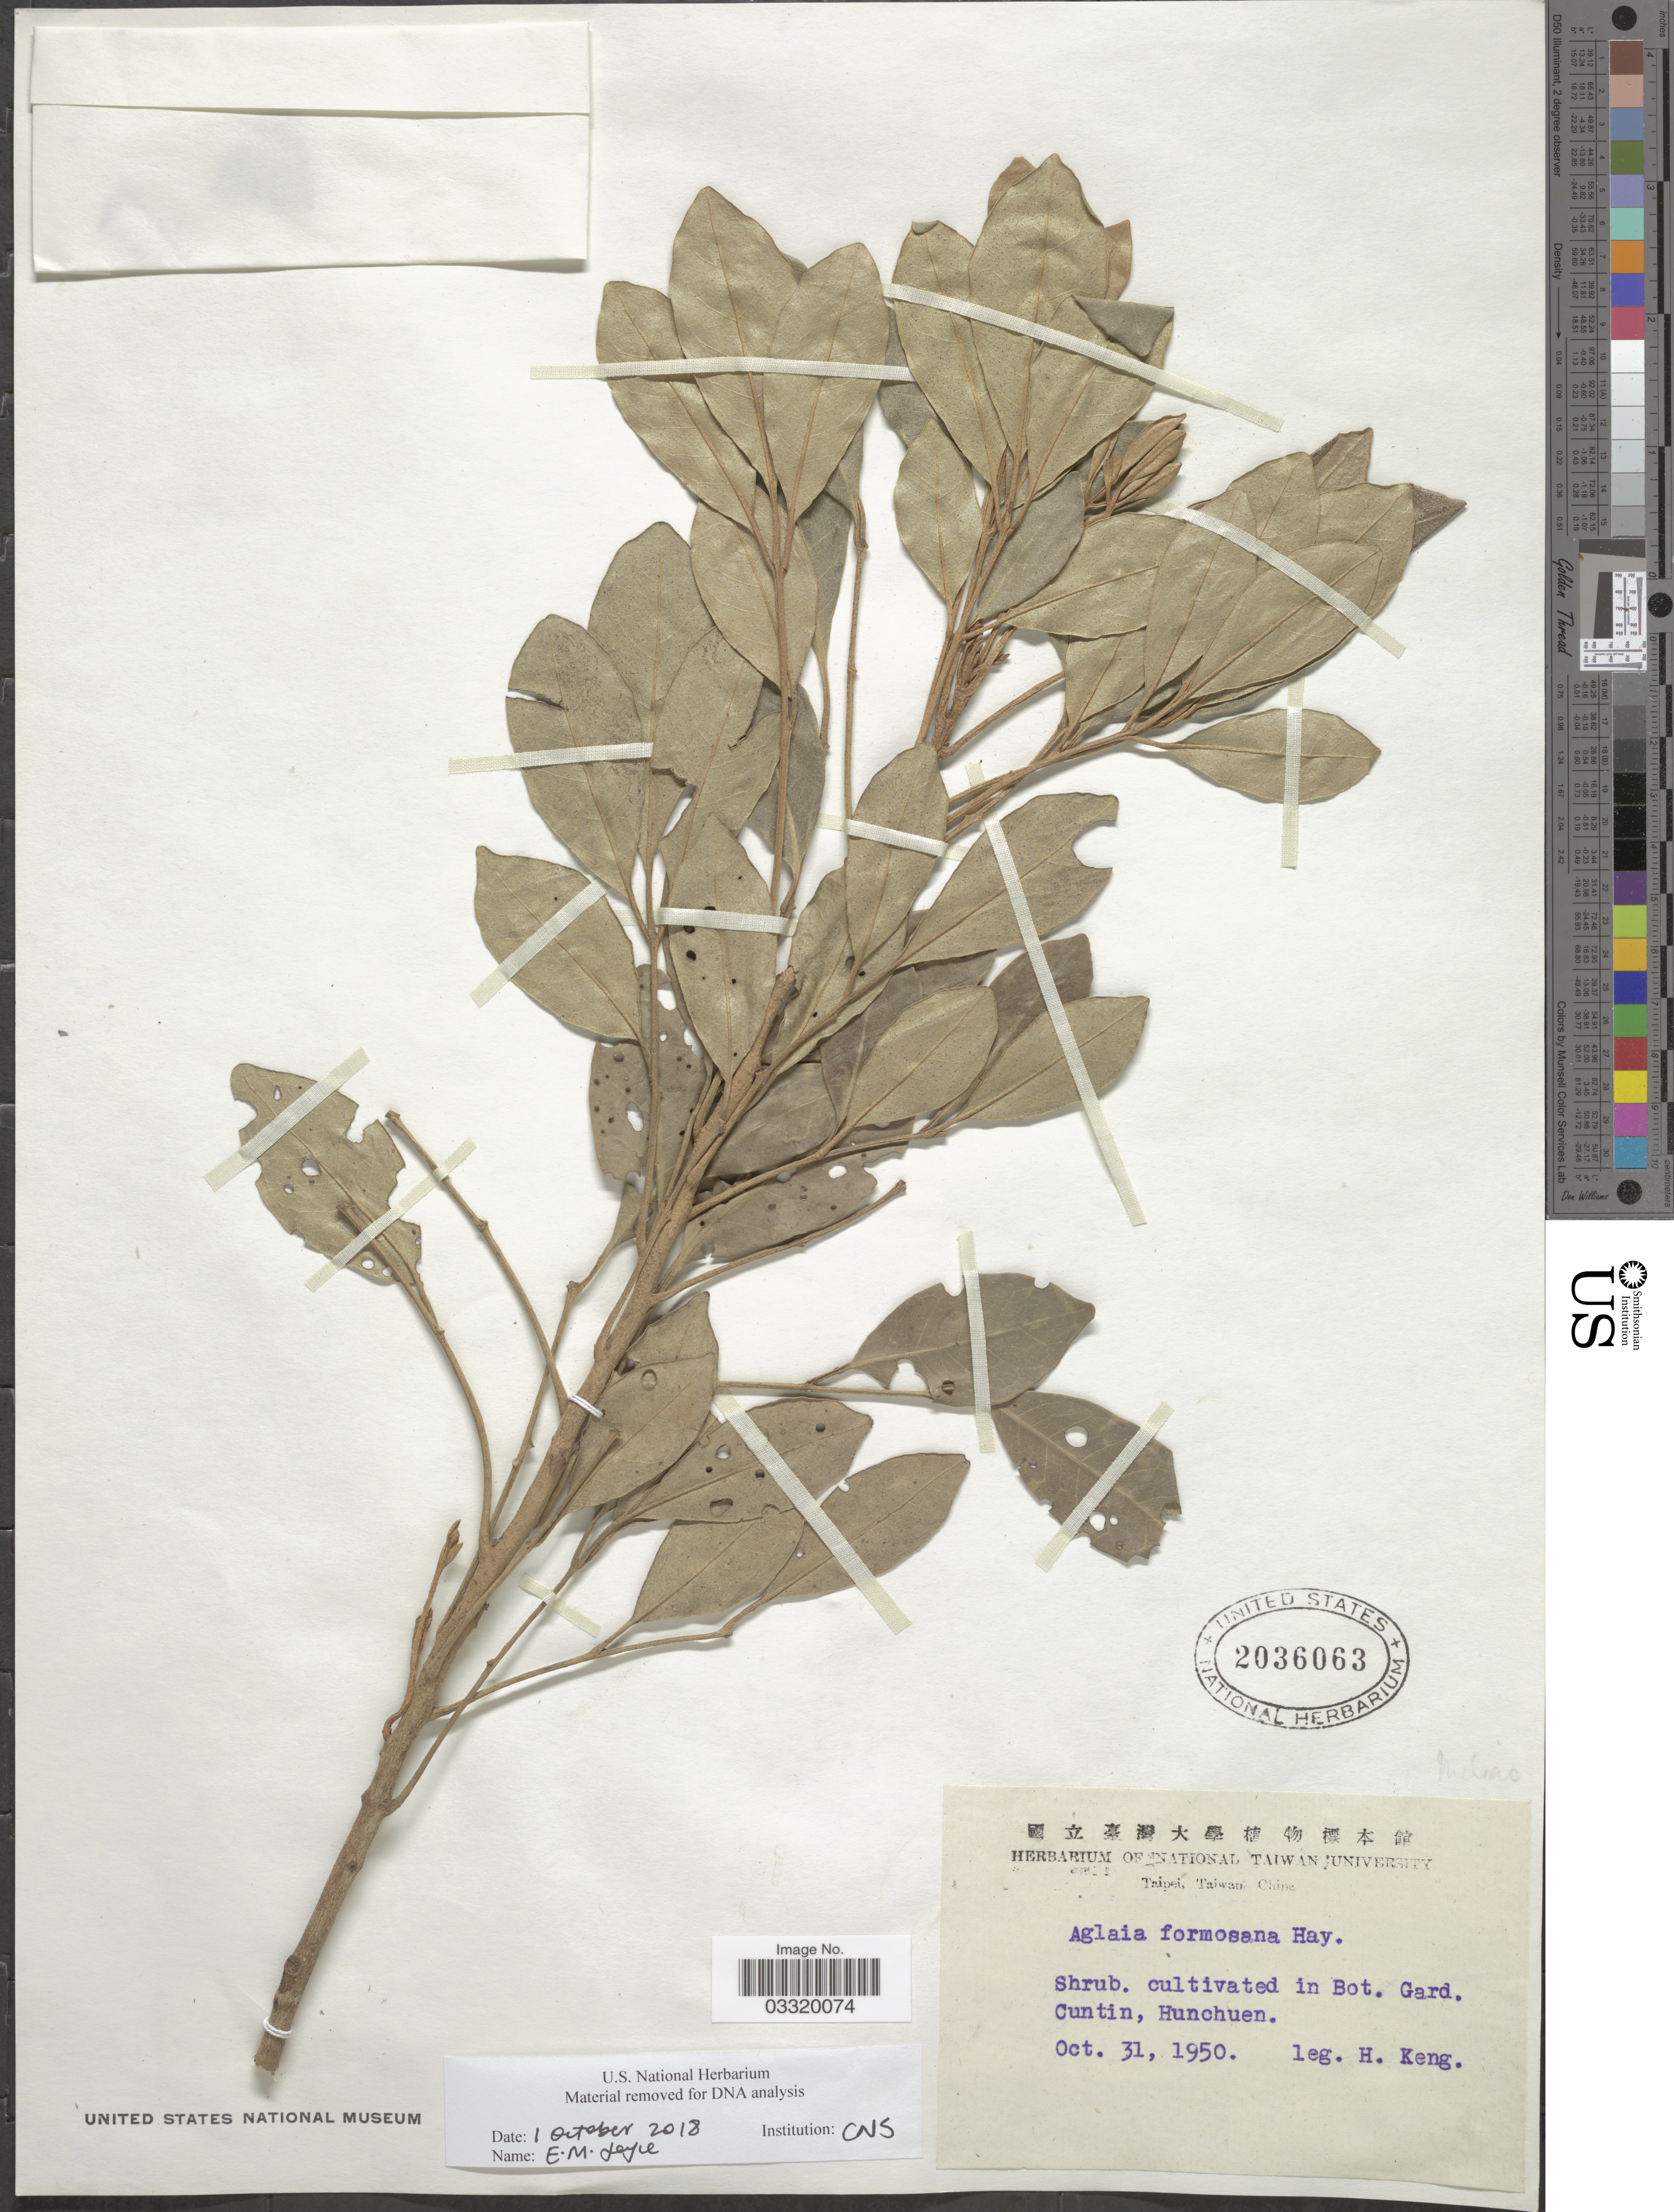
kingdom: Plantae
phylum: Tracheophyta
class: Magnoliopsida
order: Sapindales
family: Meliaceae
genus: Aglaia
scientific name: Aglaia elaeagnoidea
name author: (A. Juss.) Benth.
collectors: H. Keng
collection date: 1950-10-31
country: China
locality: Cultivated in Bot. Gard. Cuntin, Hunchuen.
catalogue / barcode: US 2036063